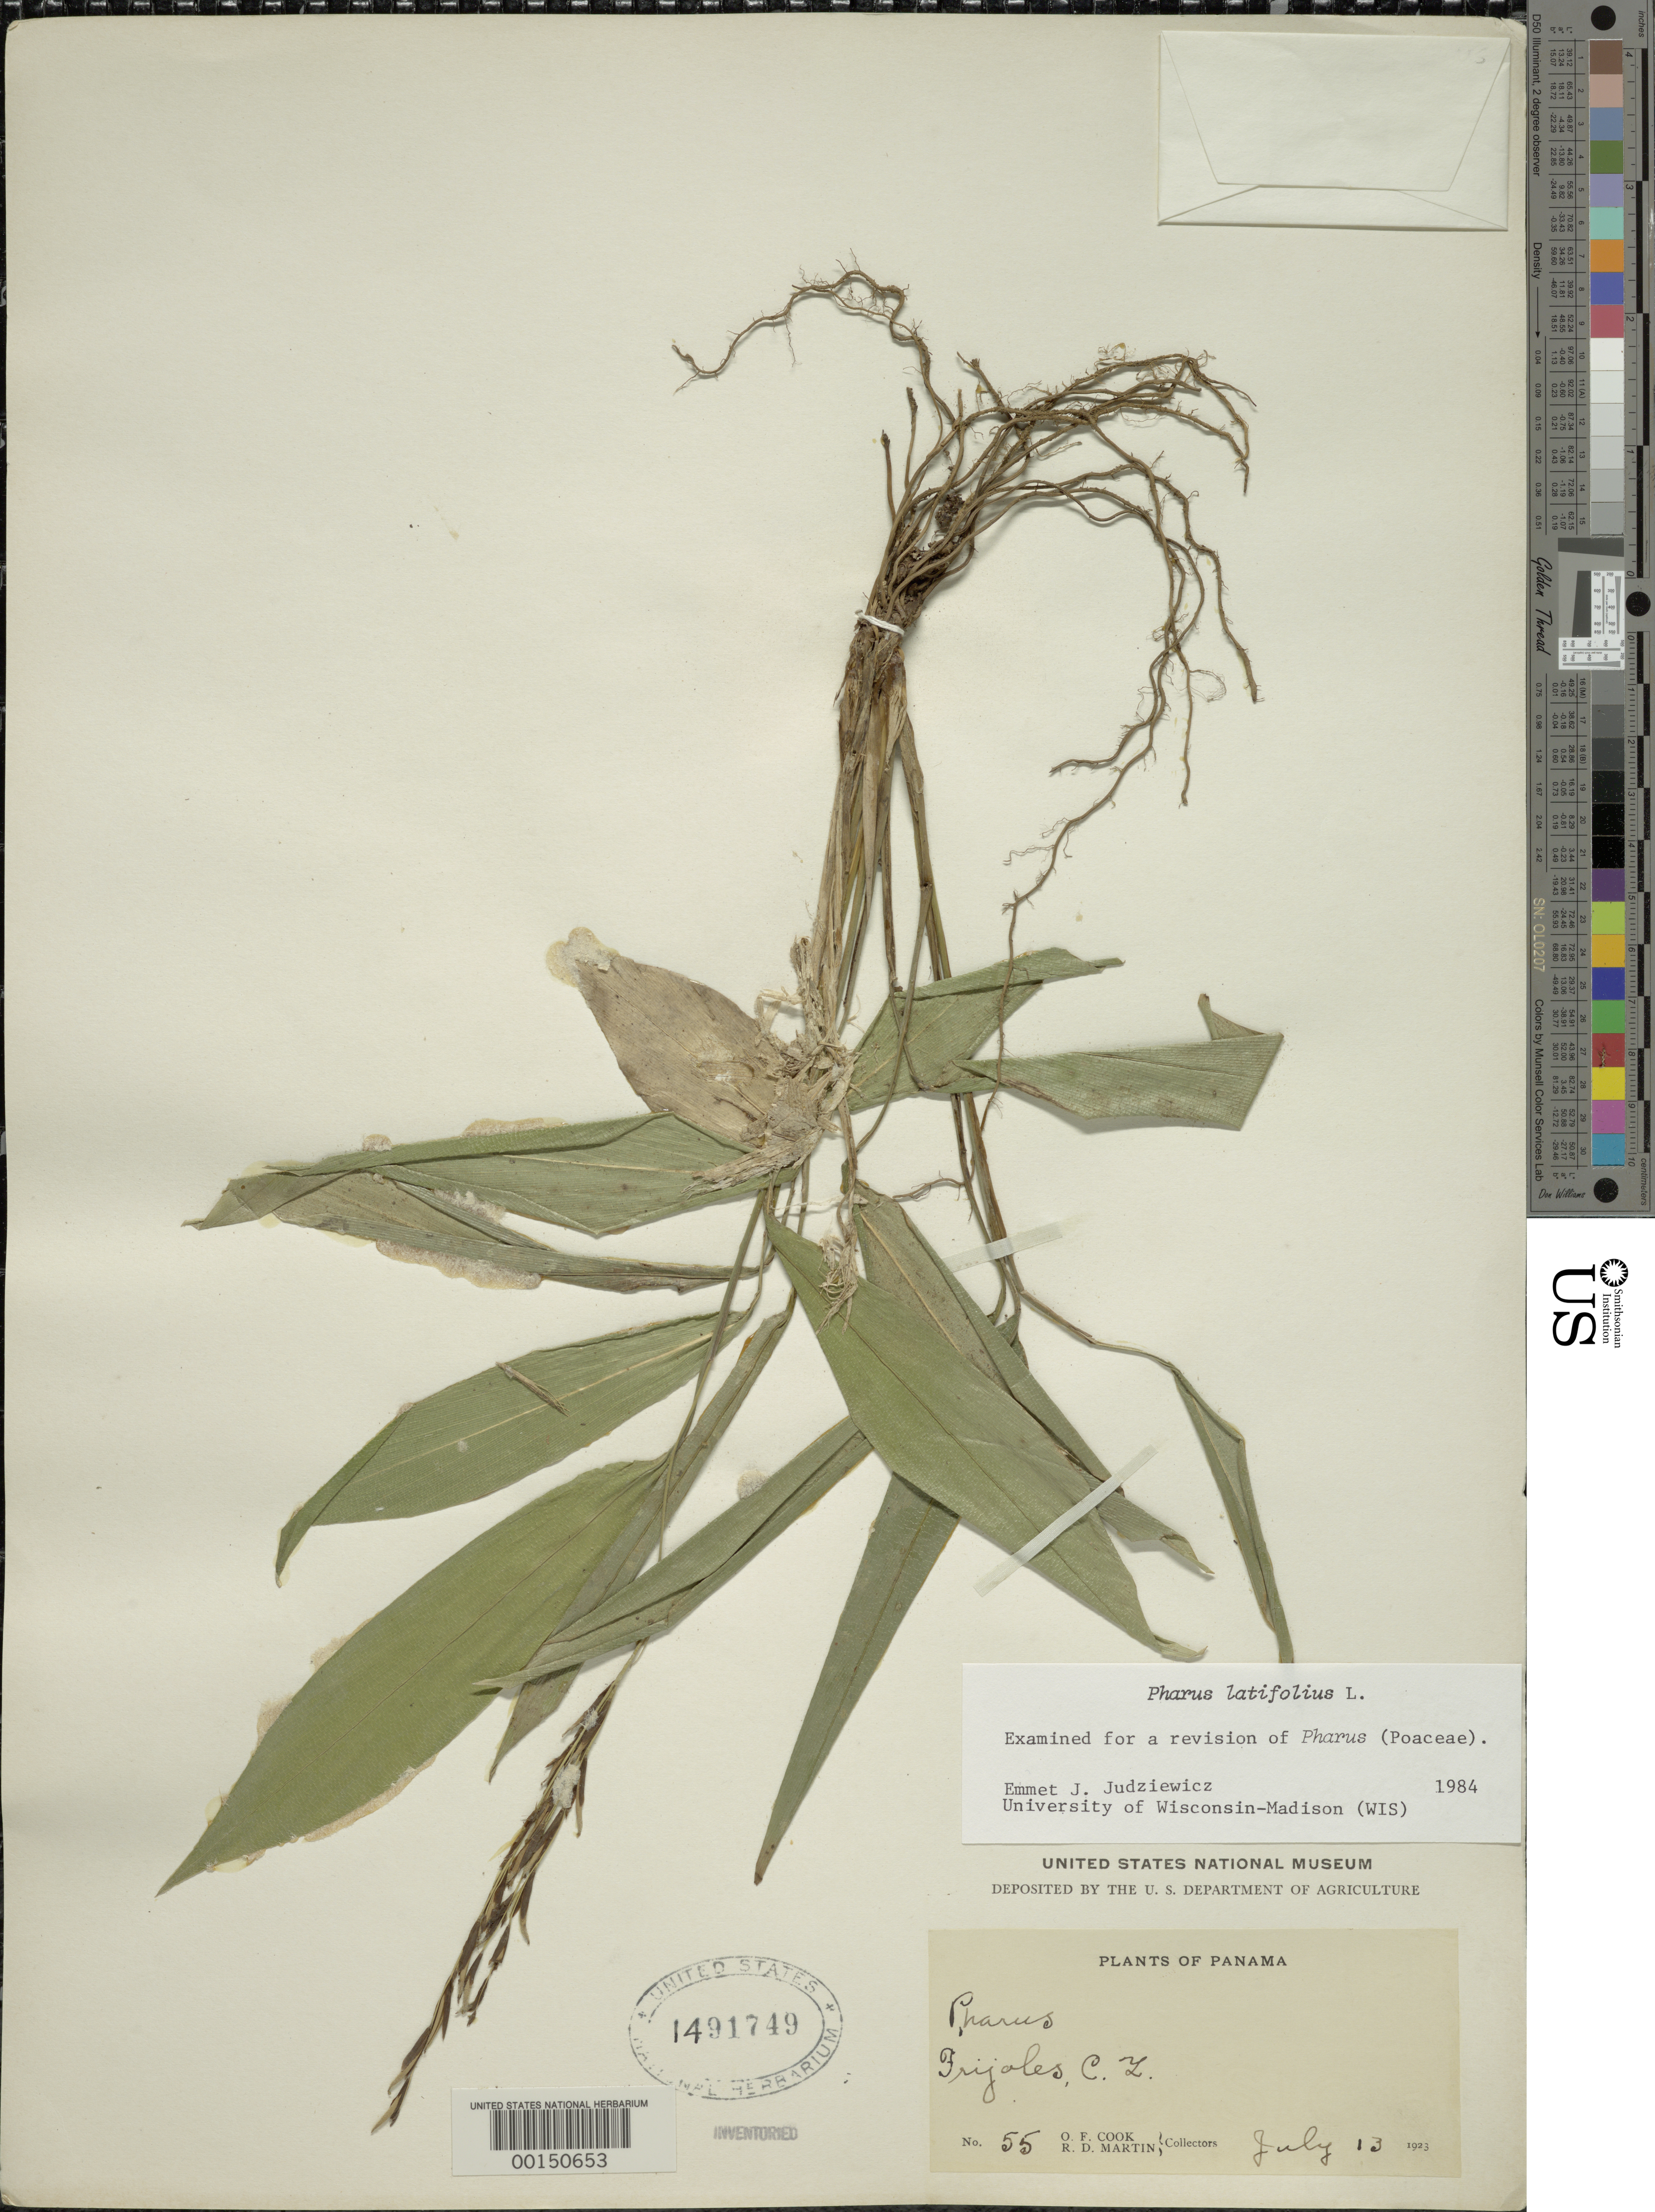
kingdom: Plantae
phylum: Tracheophyta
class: Liliopsida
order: Poales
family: Poaceae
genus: Pharus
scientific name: Pharus latifolius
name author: L.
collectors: O. F. Cook & R. D. Martin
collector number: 55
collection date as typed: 13 Jul 1923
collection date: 1923-07-13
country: Panama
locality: NW of Boquete towards Parque Nacional Volcan Baru.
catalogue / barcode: US 1491749